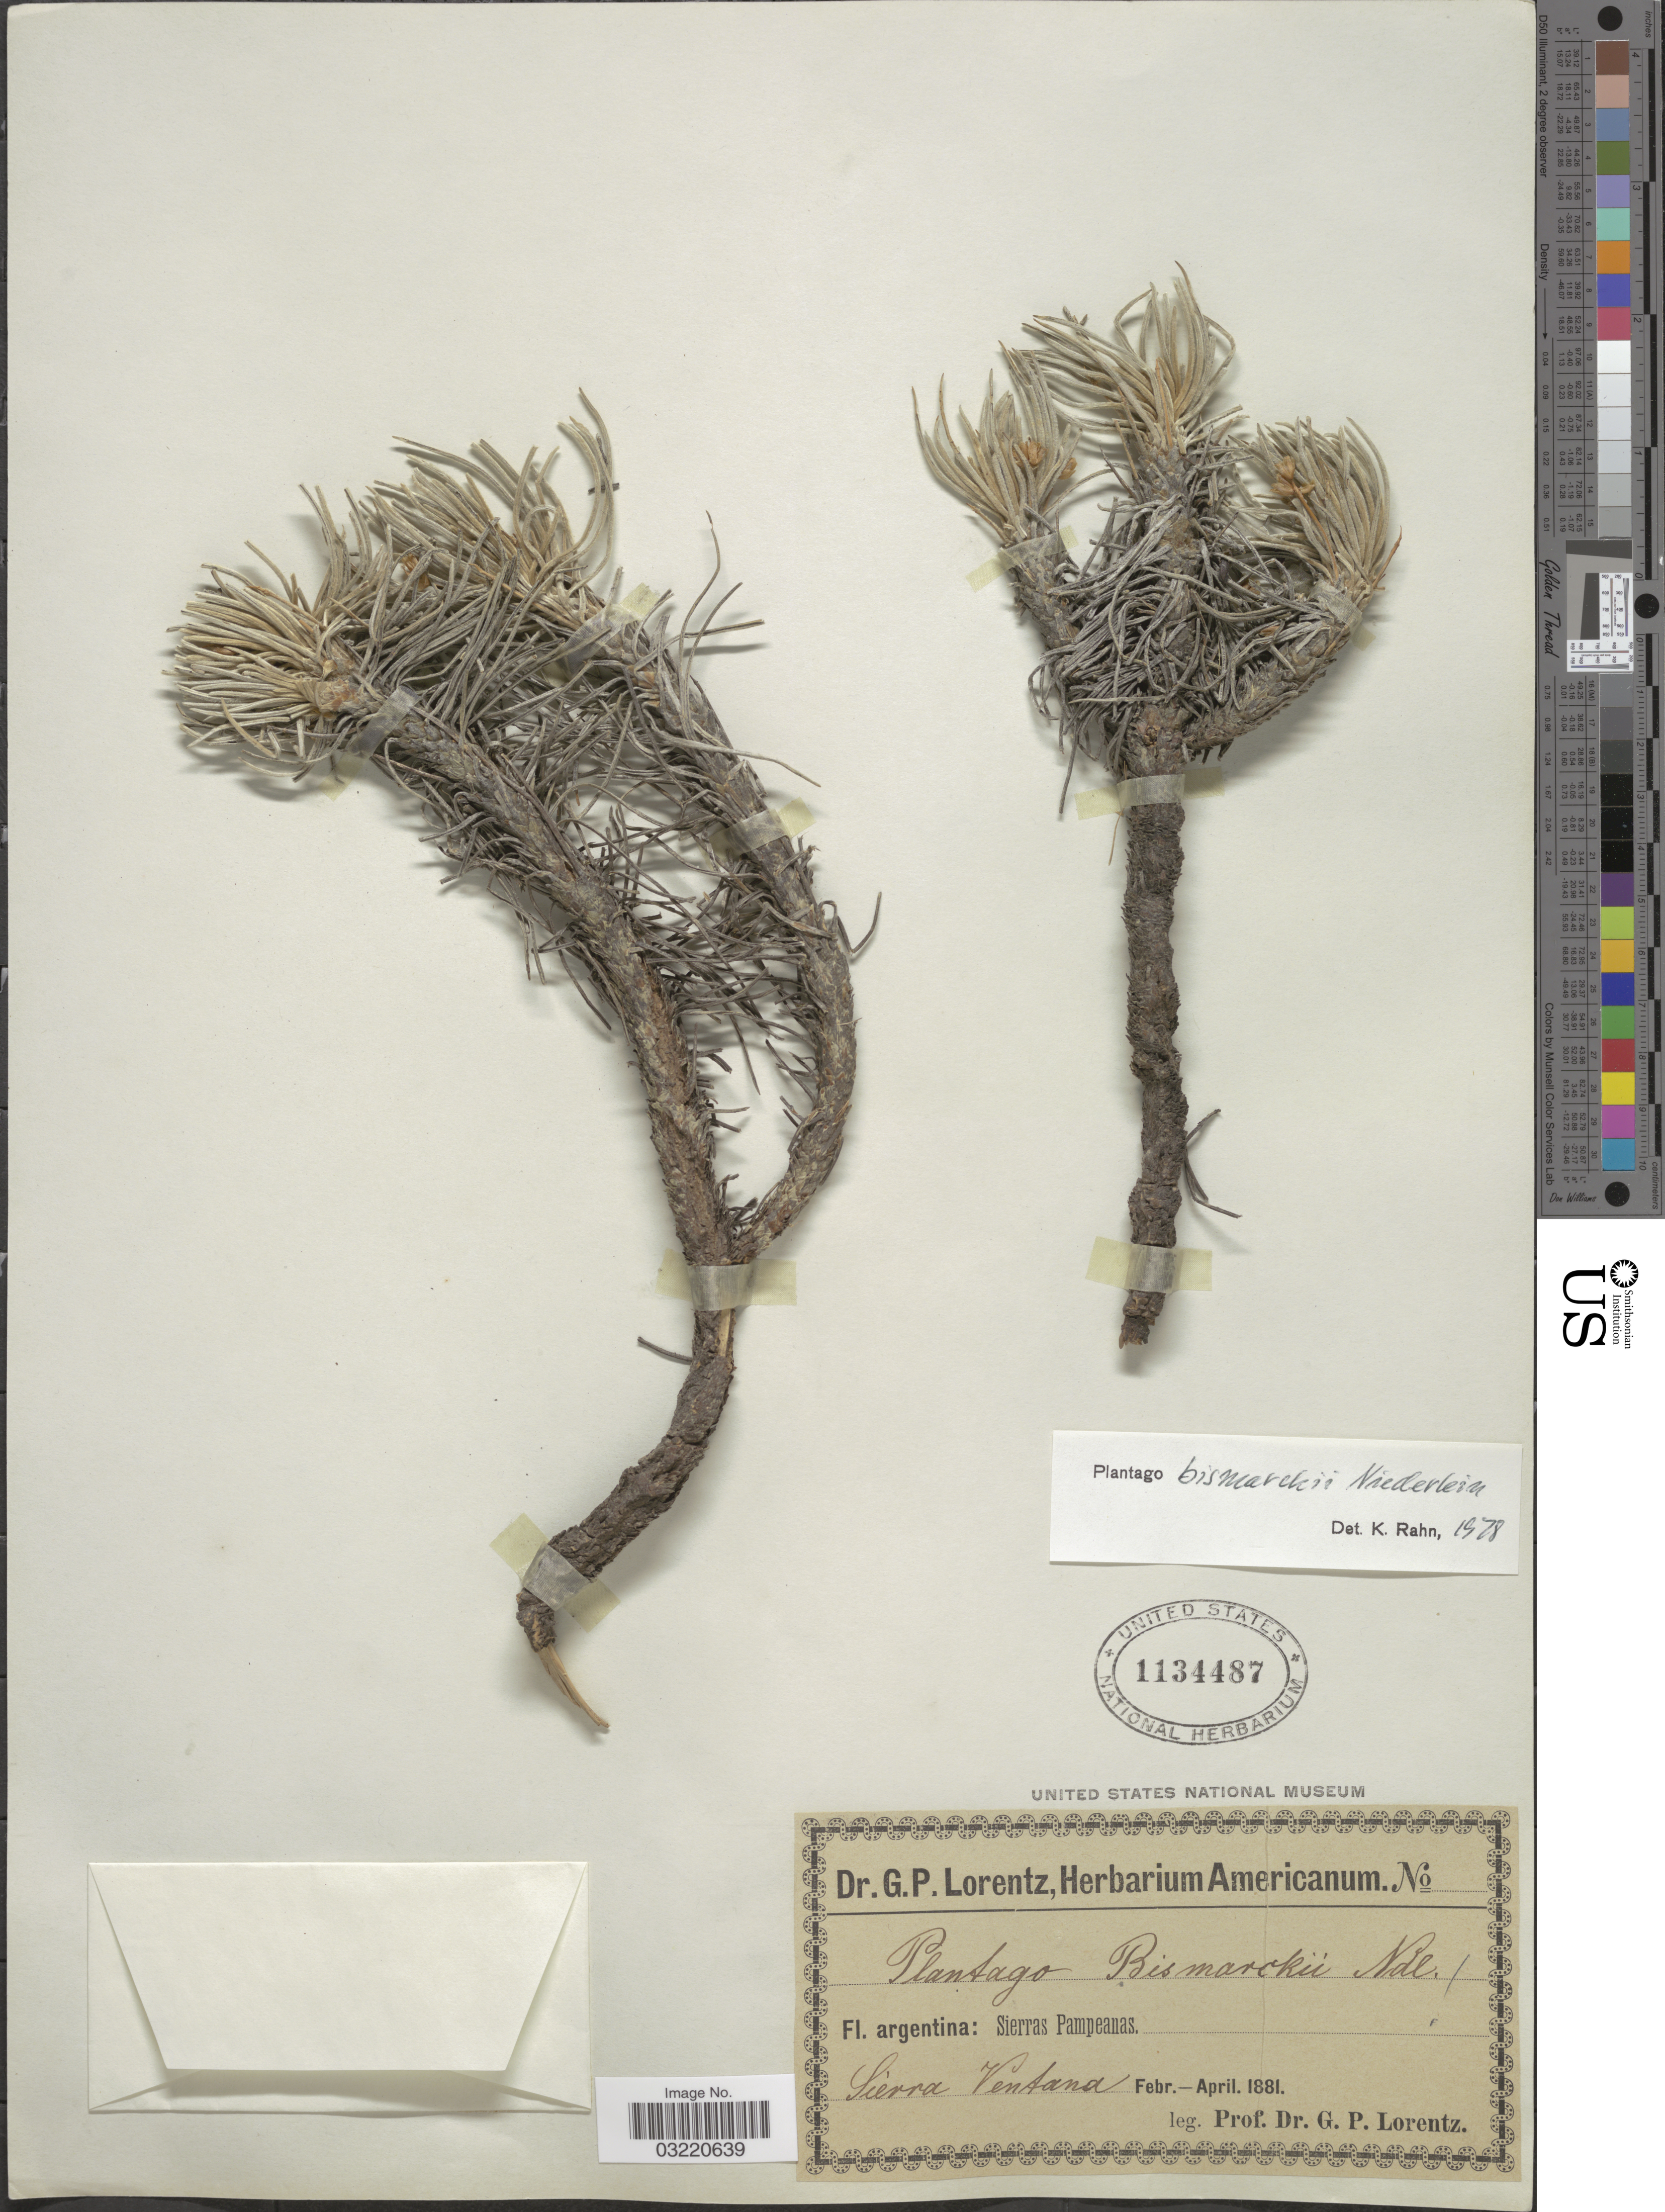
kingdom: Plantae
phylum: Tracheophyta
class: Magnoliopsida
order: Lamiales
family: Plantaginaceae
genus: Plantago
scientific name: Plantago bismarckii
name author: Niederl.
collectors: G. Lorentz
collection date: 1881-02/1881-04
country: Argentina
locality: Sierras Pampeanas. Sierra Ventana.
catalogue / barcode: US 1134487